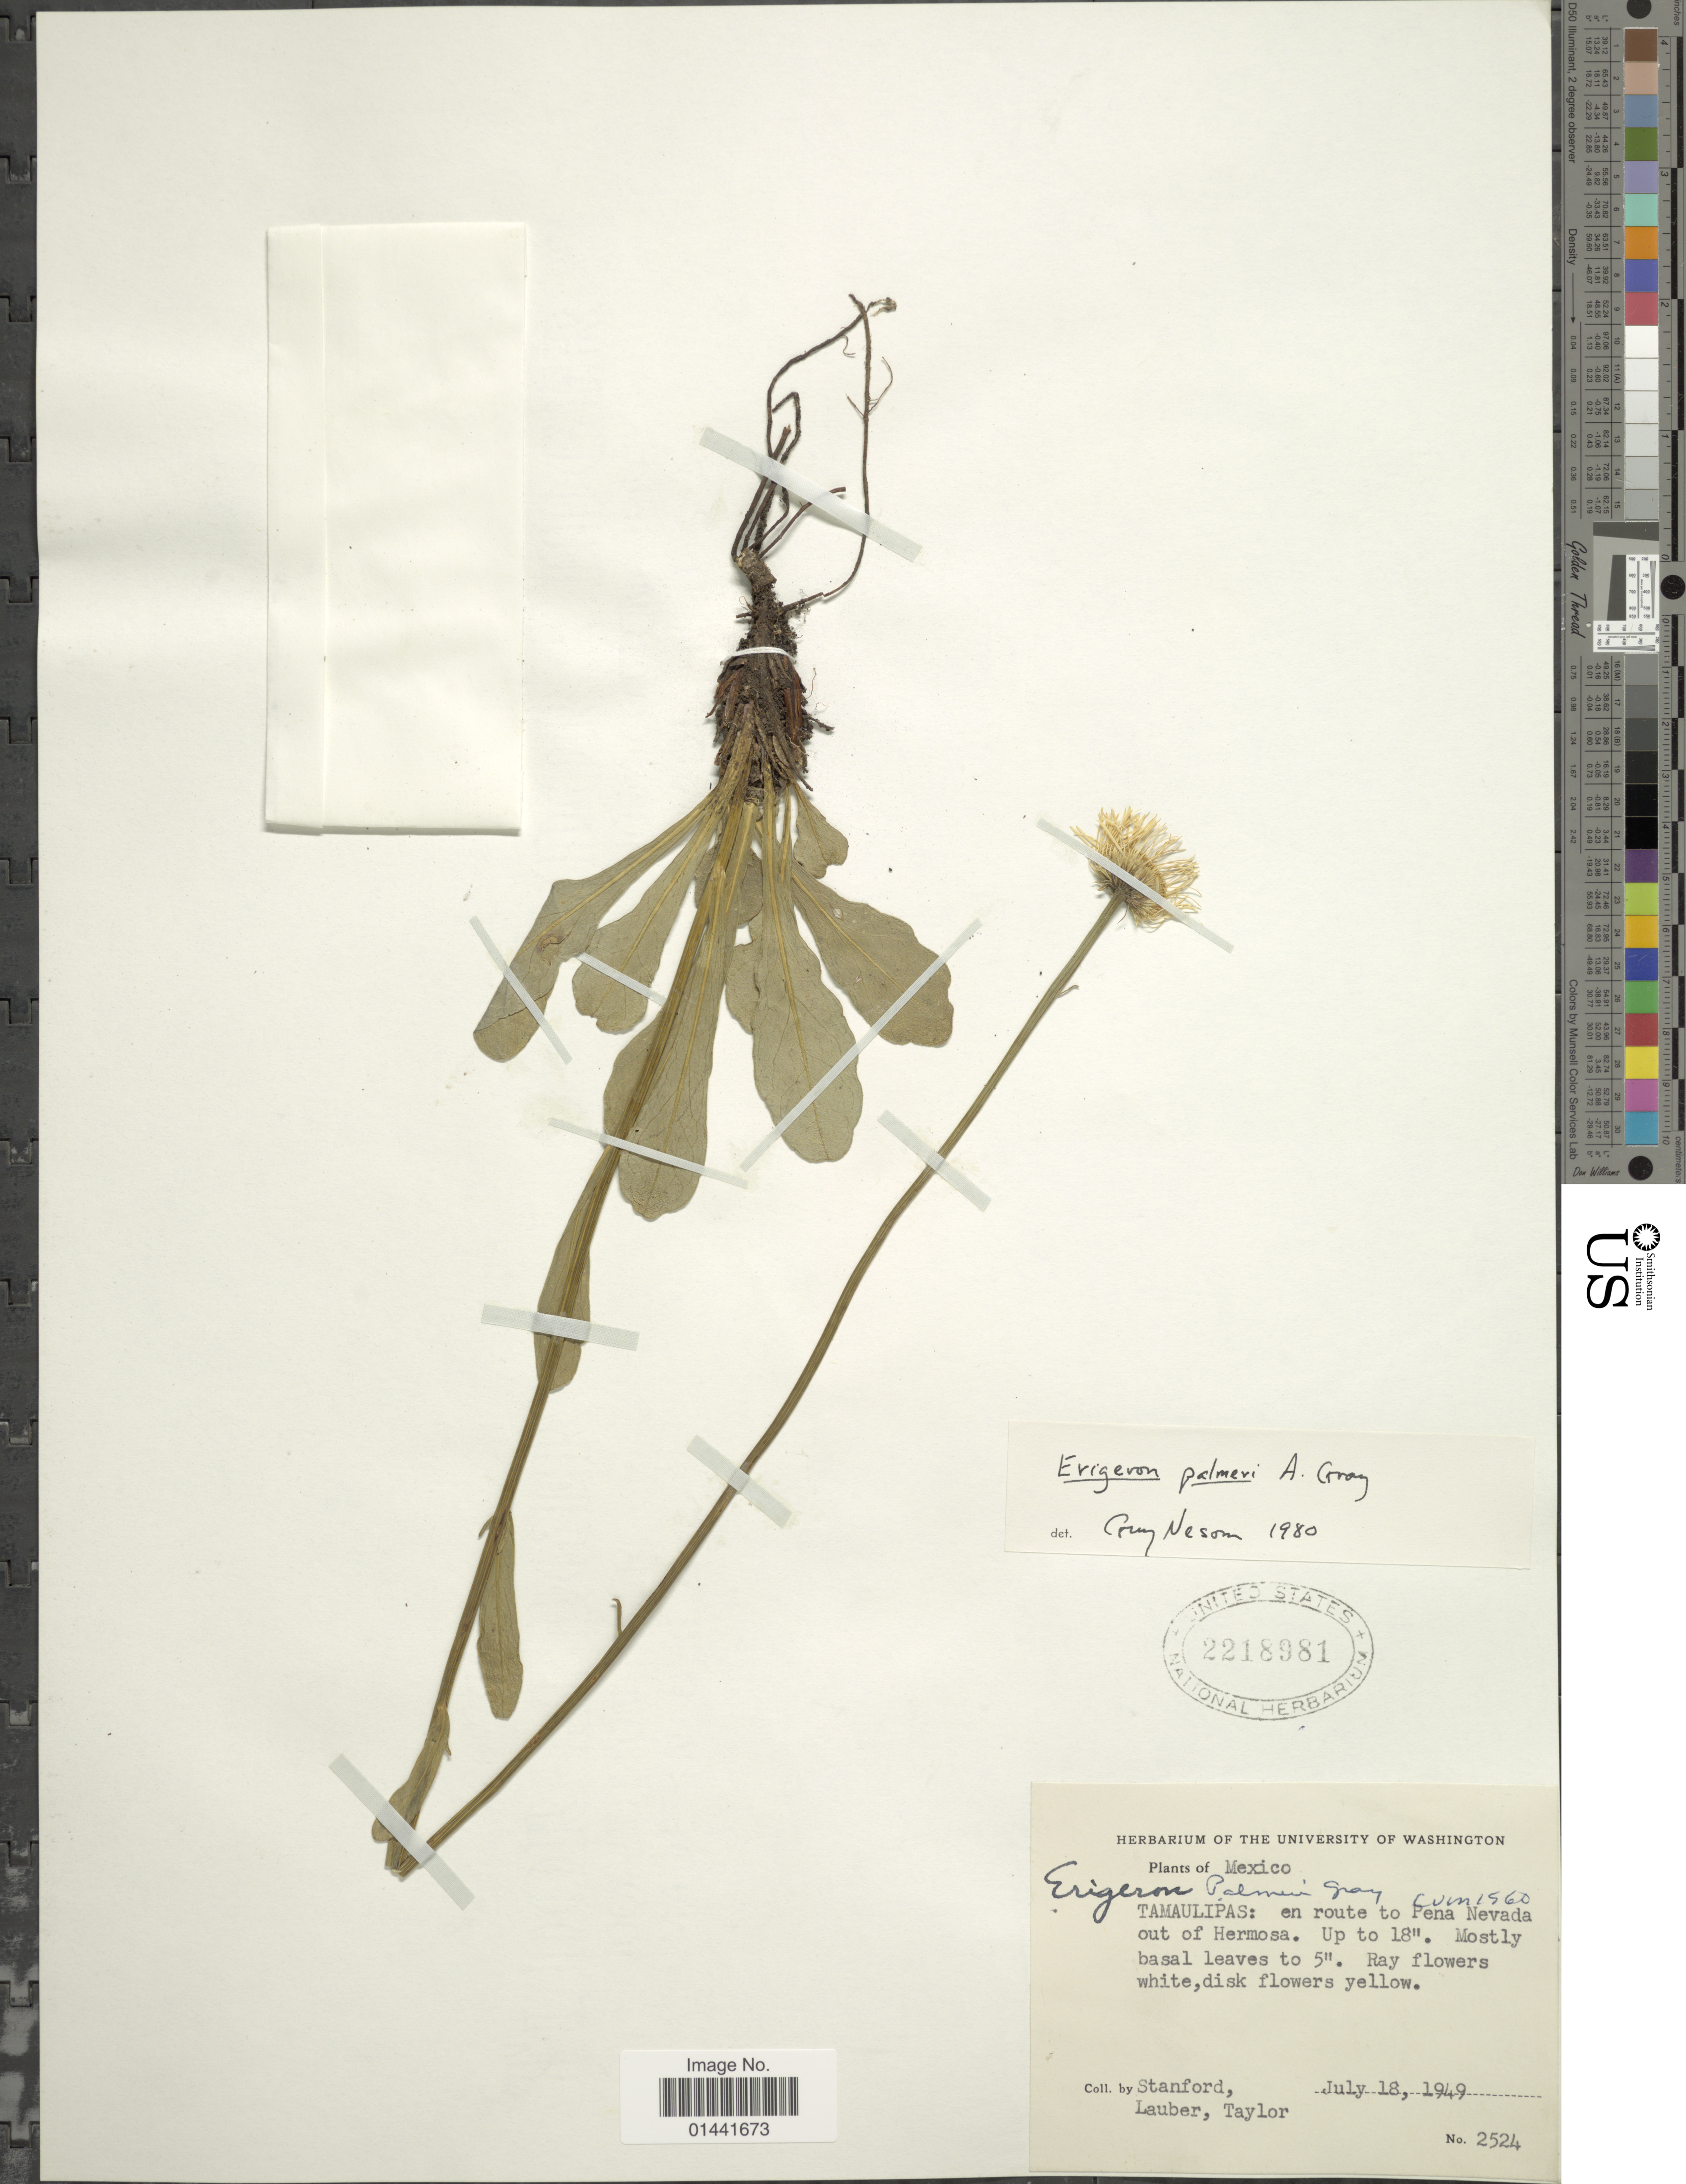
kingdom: Plantae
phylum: Tracheophyta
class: Magnoliopsida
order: Asterales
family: Asteraceae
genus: Erigeron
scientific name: Erigeron palmeri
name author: A. Gray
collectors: -. Stanford, Lauber, -- & -- Taylor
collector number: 2524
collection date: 1949-07-18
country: Mexico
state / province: Tamaulipas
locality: En route to Pena Nevada out of Hermosa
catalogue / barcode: US 2218981